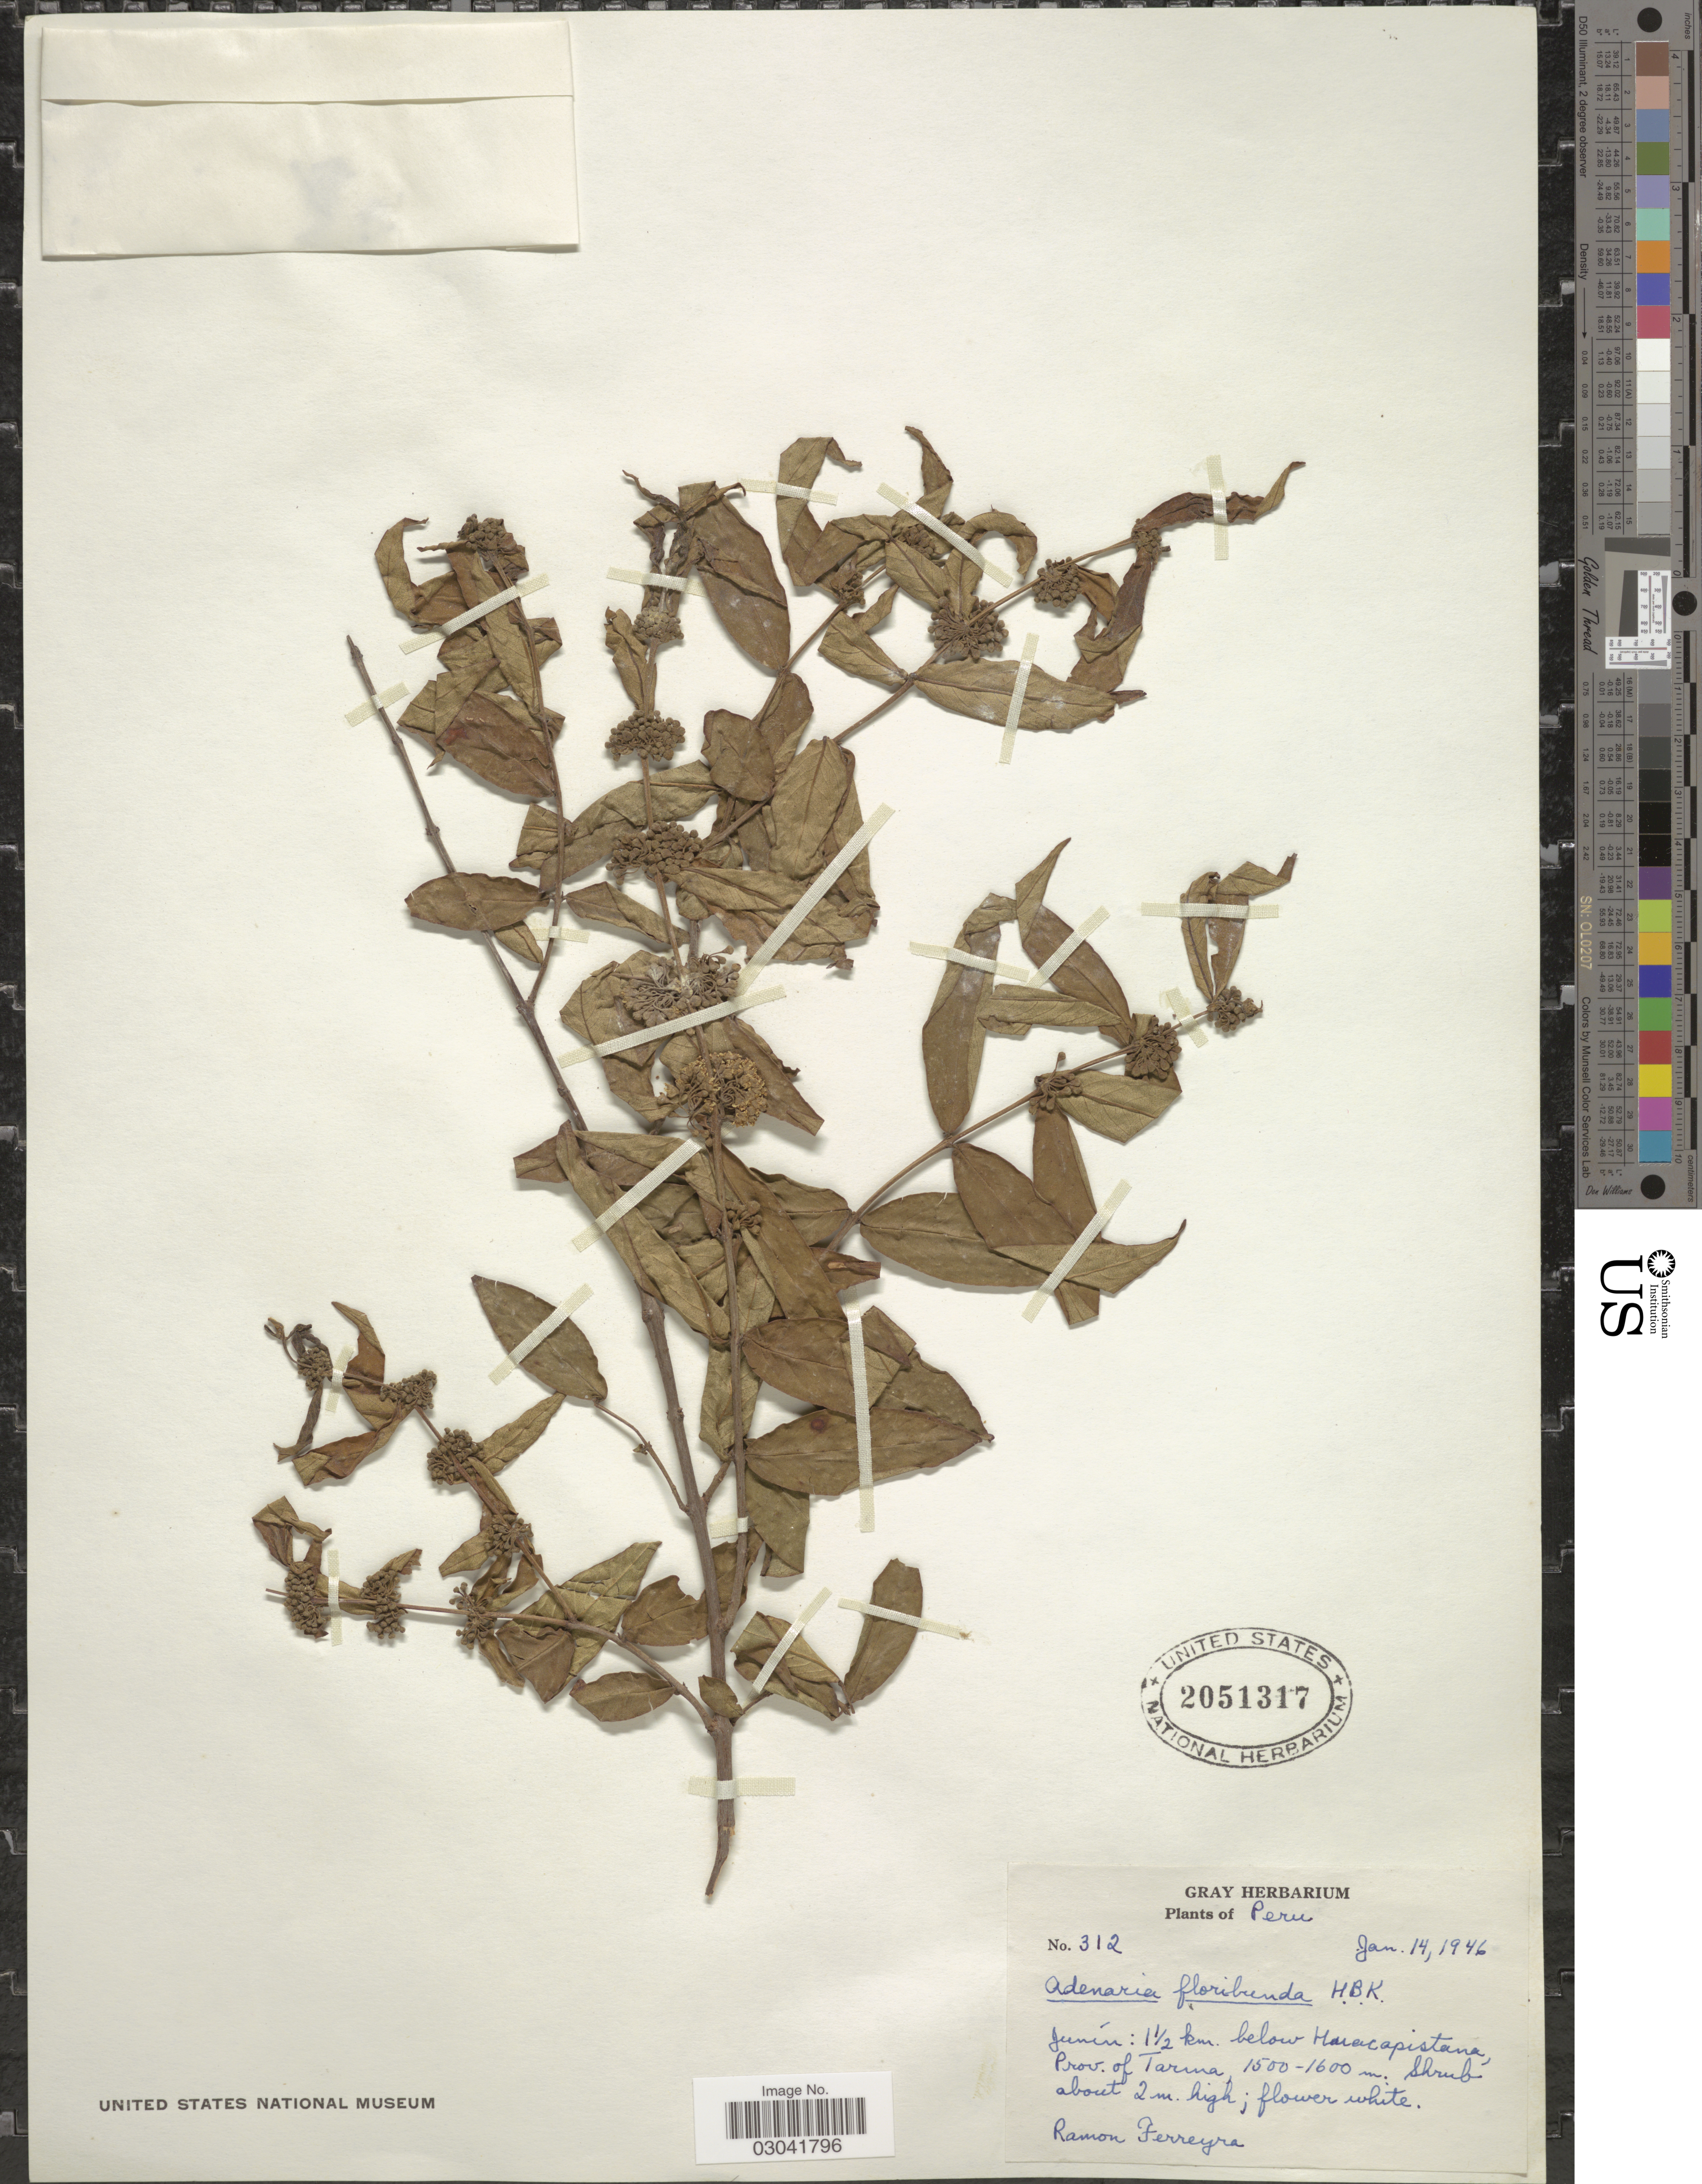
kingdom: Plantae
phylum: Tracheophyta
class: Magnoliopsida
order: Myrtales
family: Lythraceae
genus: Adenaria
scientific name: Adenaria floribunda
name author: Kunth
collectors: R. A. Ferreyra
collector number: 312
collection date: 1946-01-14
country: Peru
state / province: Junín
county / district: Tarma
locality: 1½ km. below Huacapistana,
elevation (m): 1500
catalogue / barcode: US 2051317